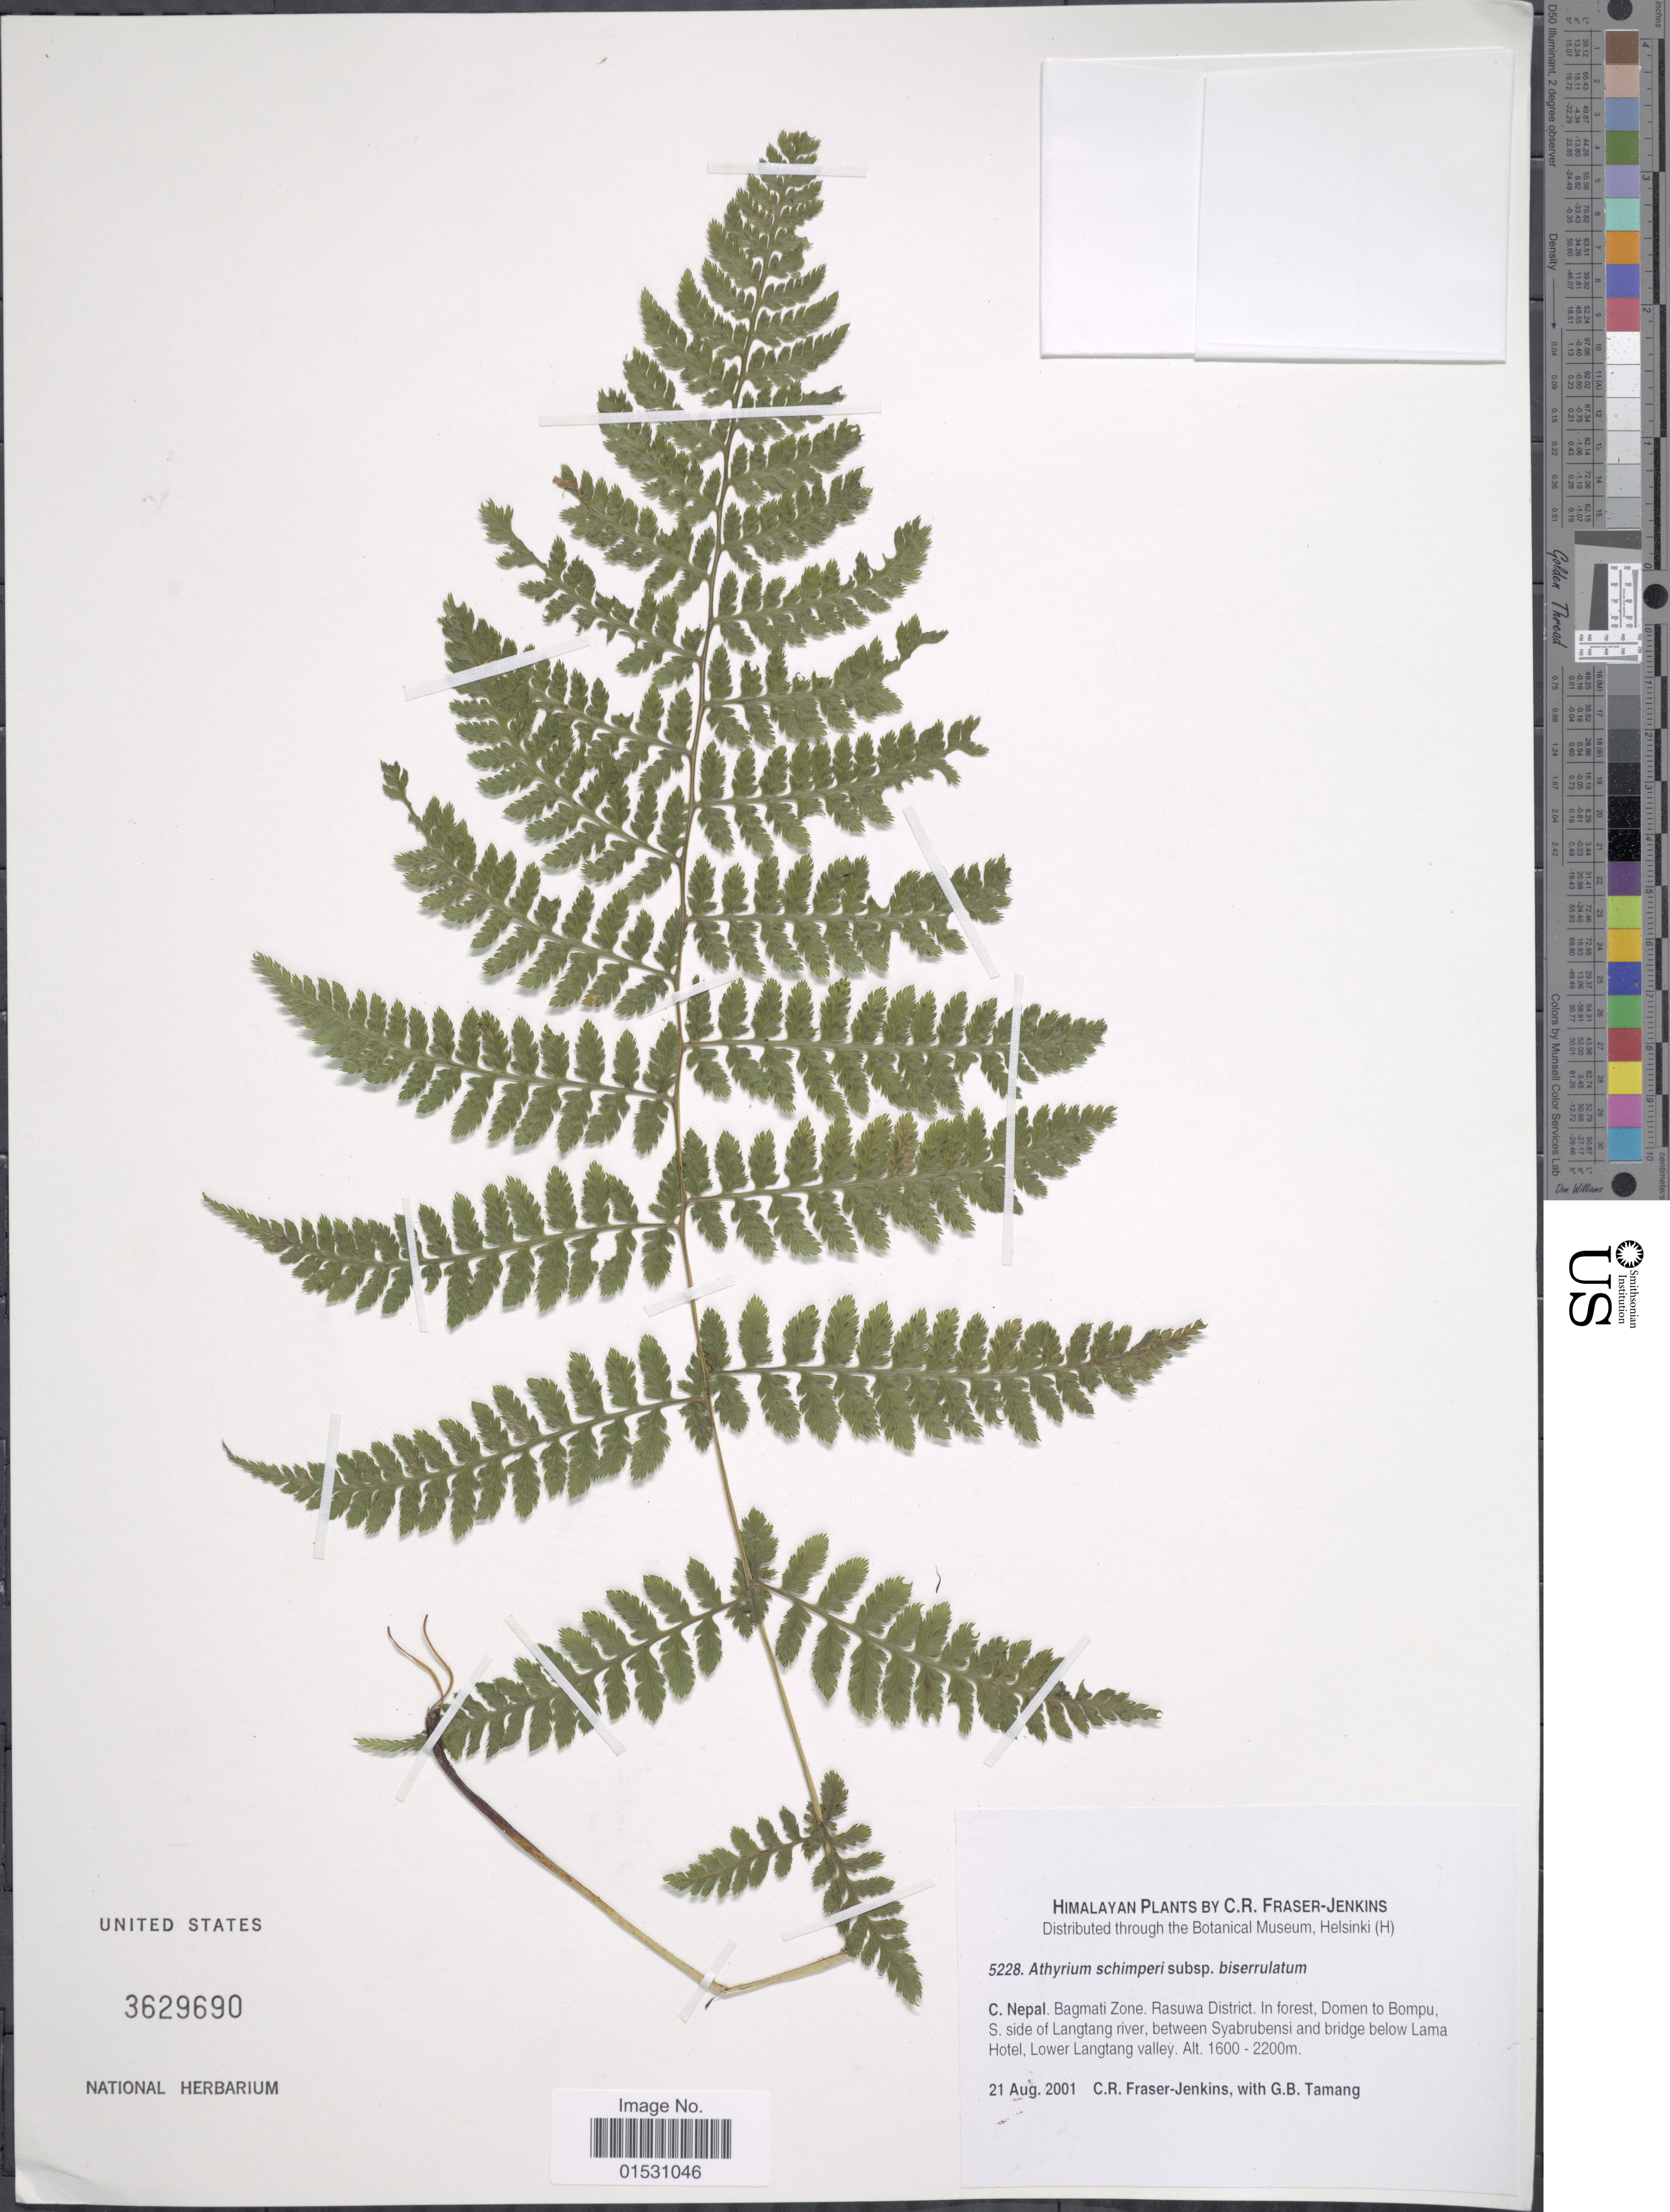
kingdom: Plantae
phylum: Tracheophyta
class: Polypodiopsida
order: Polypodiales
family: Athyriaceae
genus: Athyrium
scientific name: Athyrium schimperi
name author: Mougeot ex Fée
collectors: C. R. Fraser-Jenkins & G. Tamang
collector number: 5228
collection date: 2001-08-21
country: Nepal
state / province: Bagmati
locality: Himalayan. C. Nepal. Bagmati ZOne> Rasuwa District. In forest, Domen to Bompu, S. side of Langtang river, between Syabrubensi and bridge below Lama Hotel, Lower Langtang valley.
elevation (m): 1600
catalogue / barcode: US 3629690